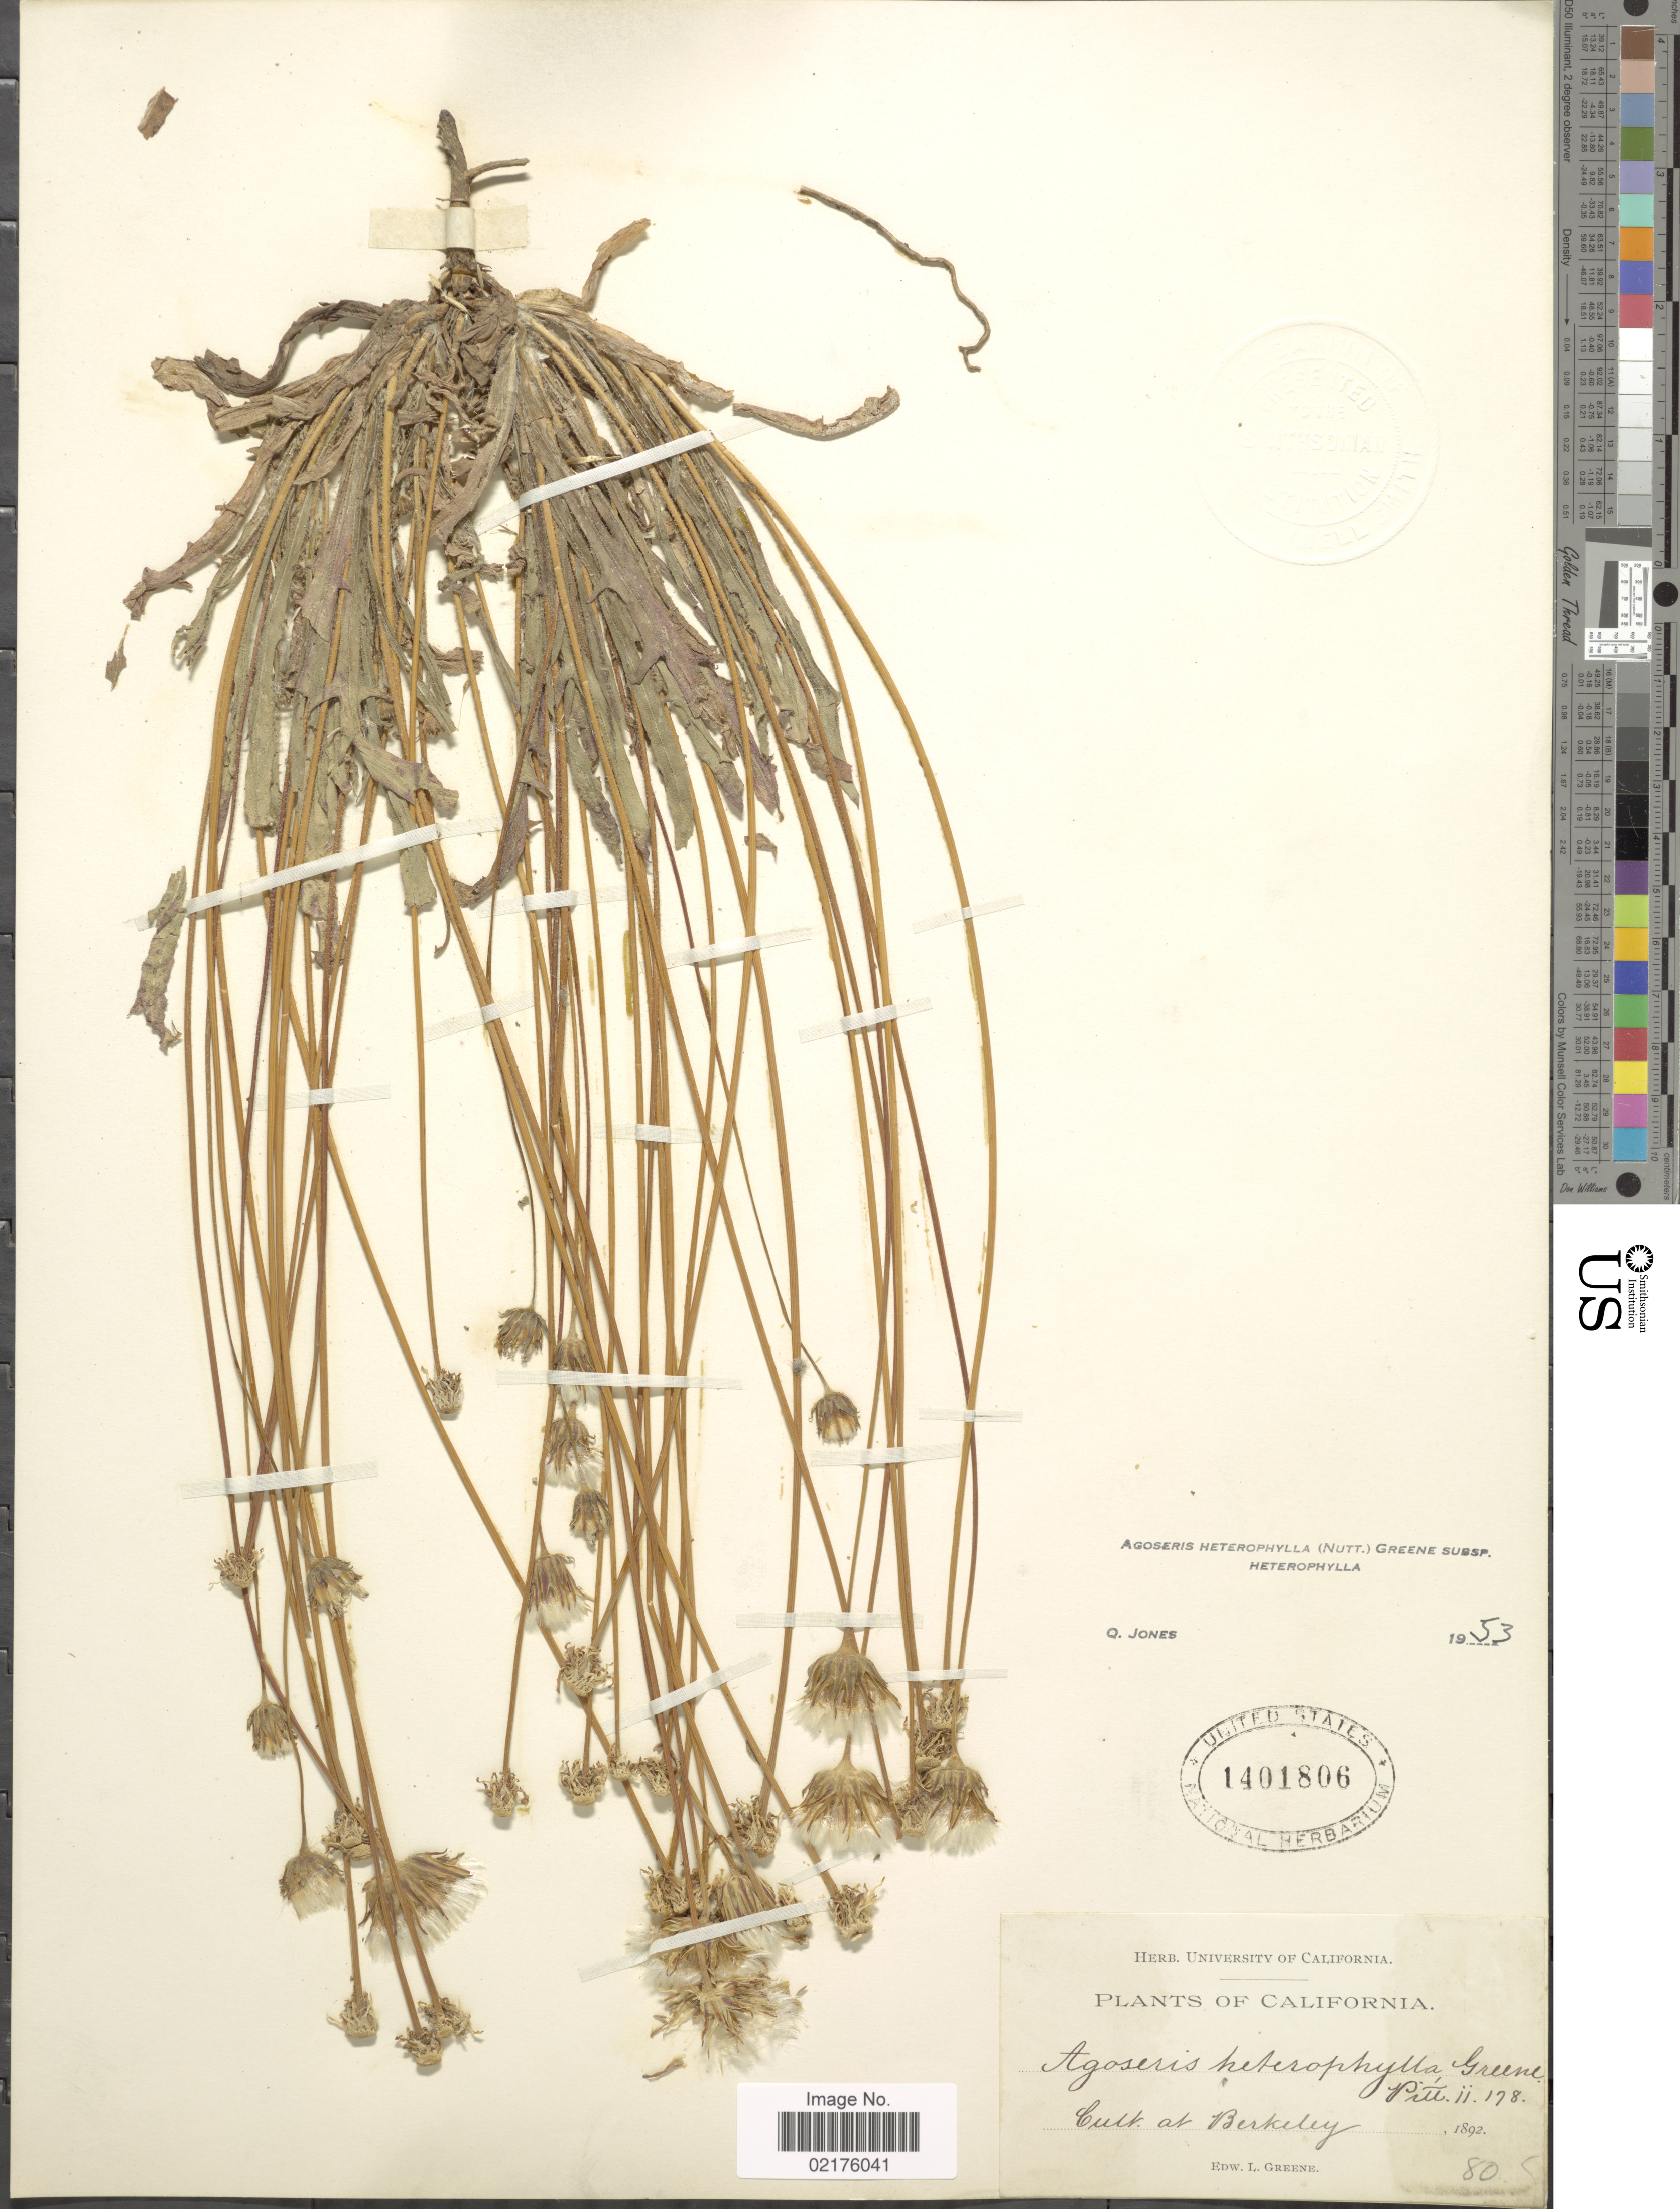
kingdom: Plantae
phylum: Tracheophyta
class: Magnoliopsida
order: Asterales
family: Asteraceae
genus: Agoseris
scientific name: Agoseris heterophylla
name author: (Nutt.) Greene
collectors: E. L. Greene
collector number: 80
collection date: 1892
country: United States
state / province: California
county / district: Alameda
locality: Cult. at Berkeley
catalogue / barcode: US 1401806